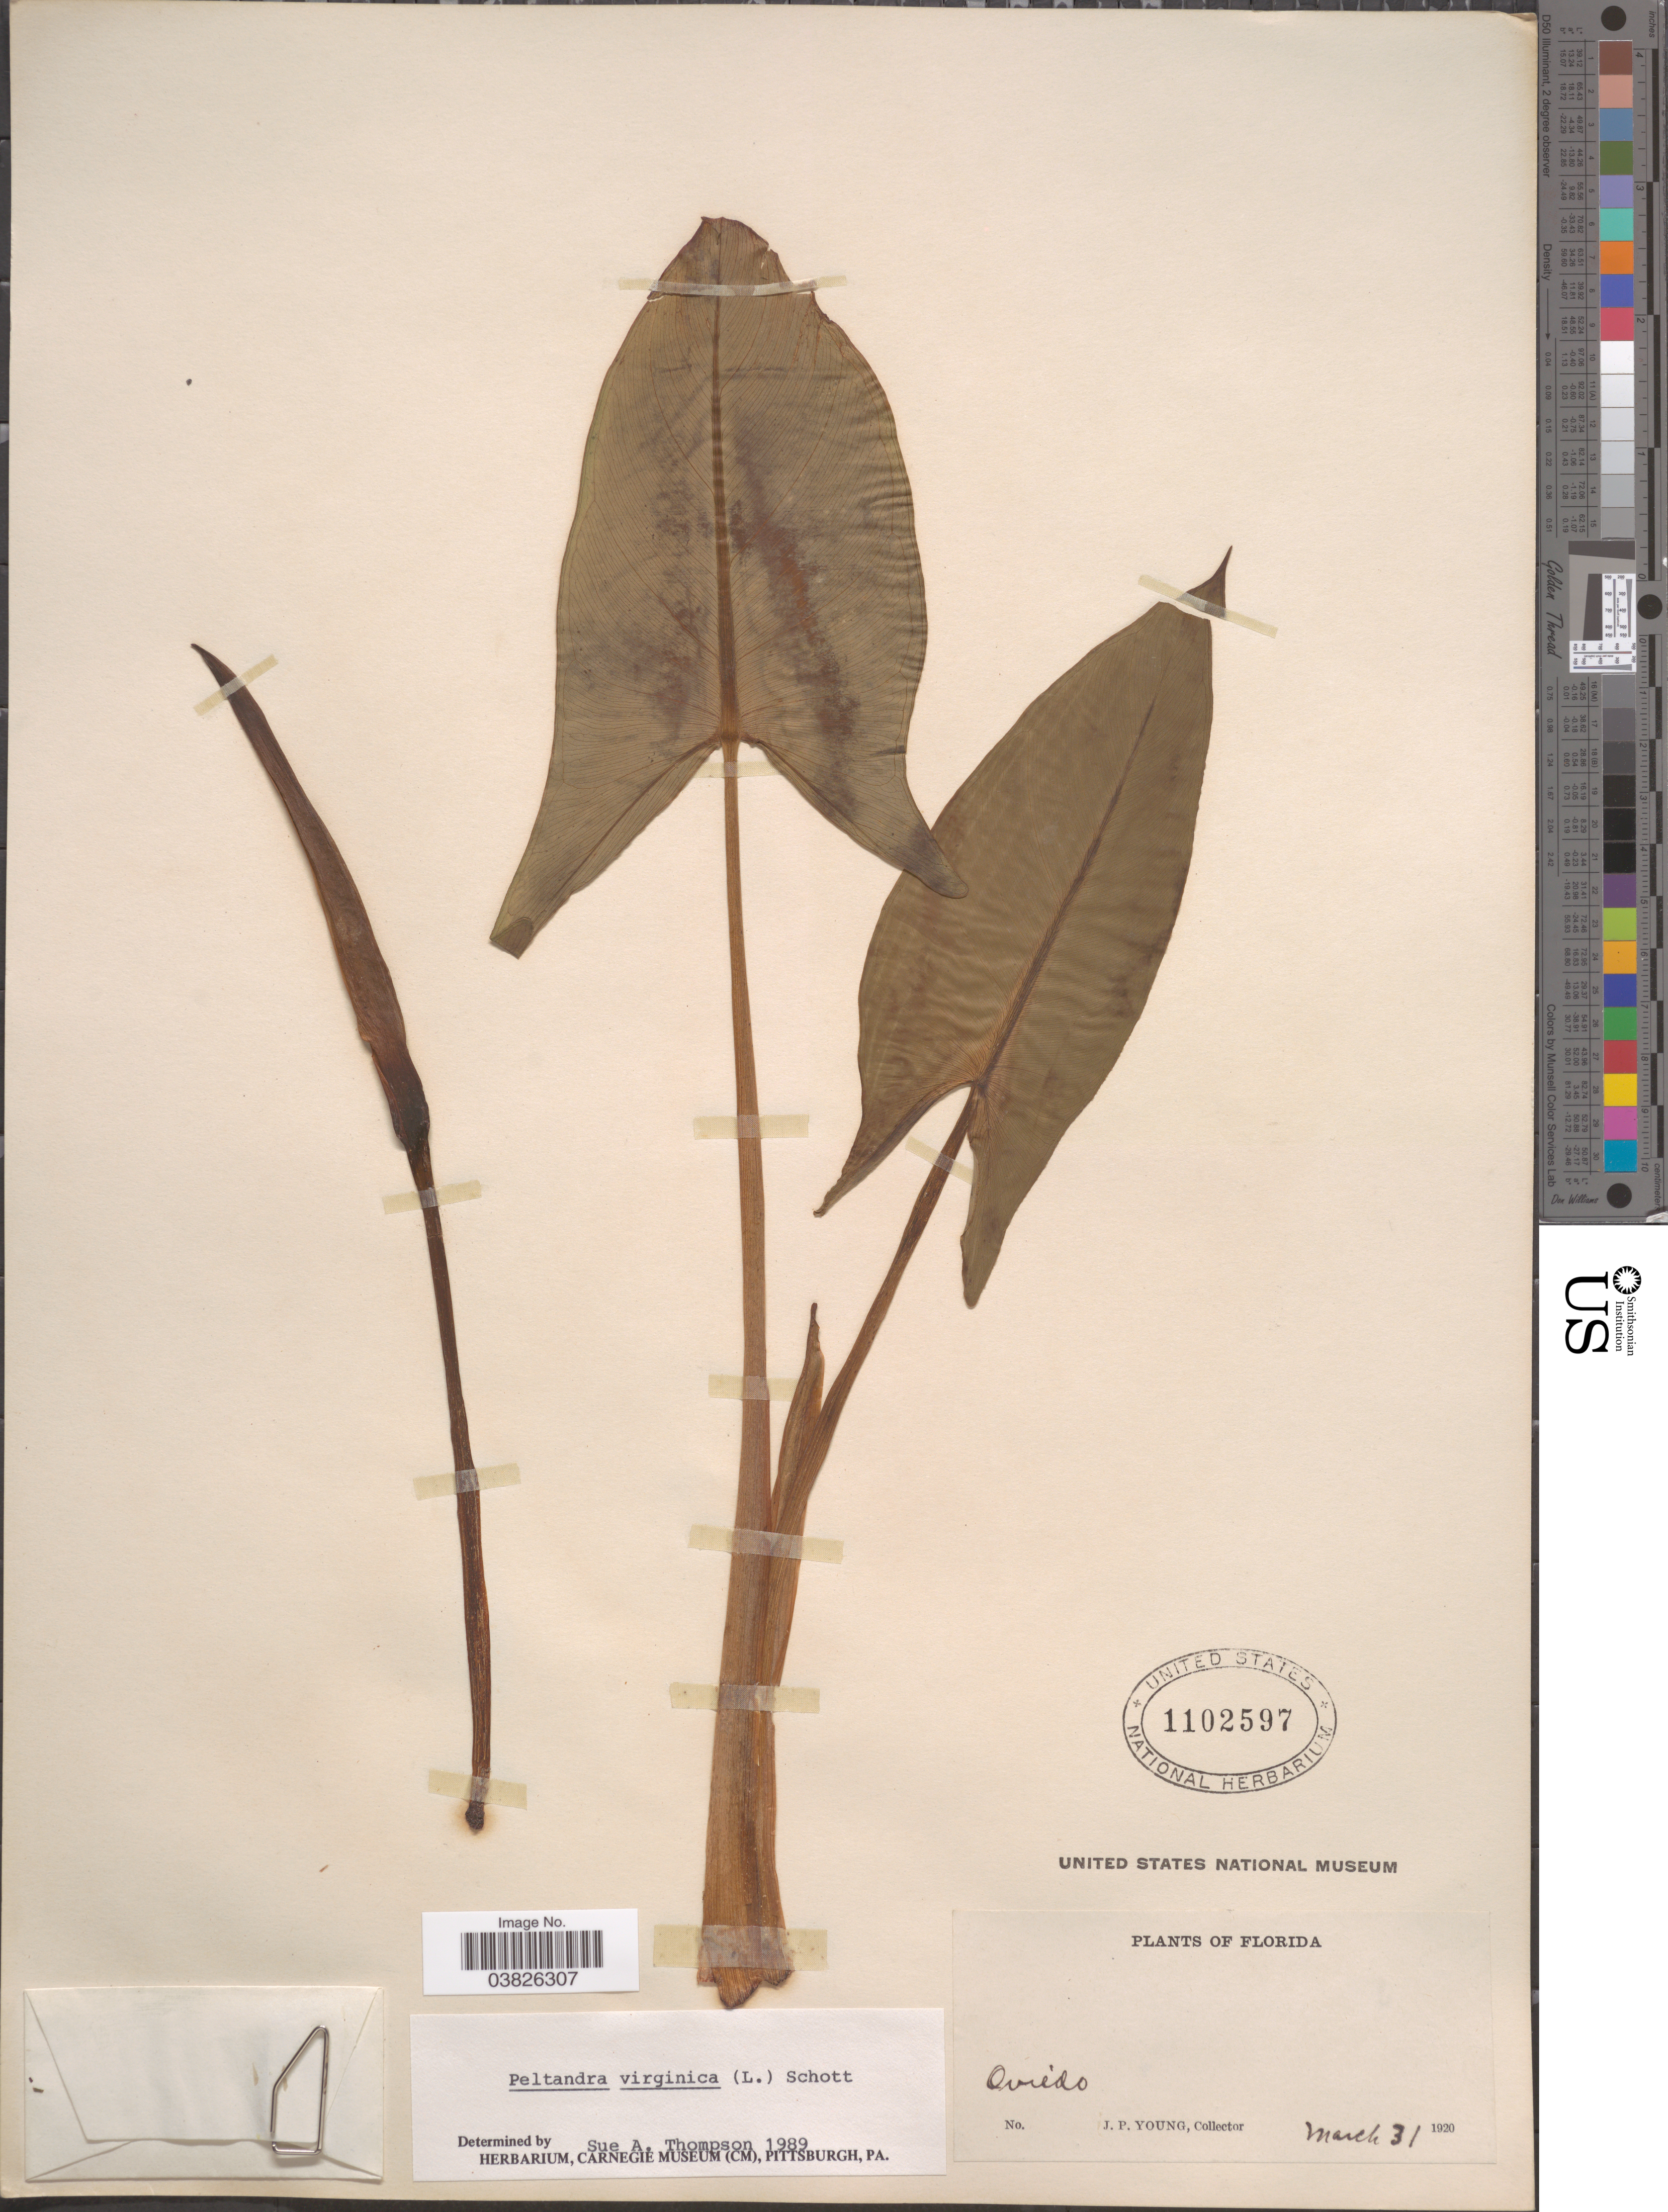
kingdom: Plantae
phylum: Tracheophyta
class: Liliopsida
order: Alismatales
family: Araceae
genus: Peltandra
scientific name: Peltandra virginica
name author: (L.) Schott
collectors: J. P. Young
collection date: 1920-03-31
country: United States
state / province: Florida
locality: Oviedo.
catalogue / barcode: US 1102597